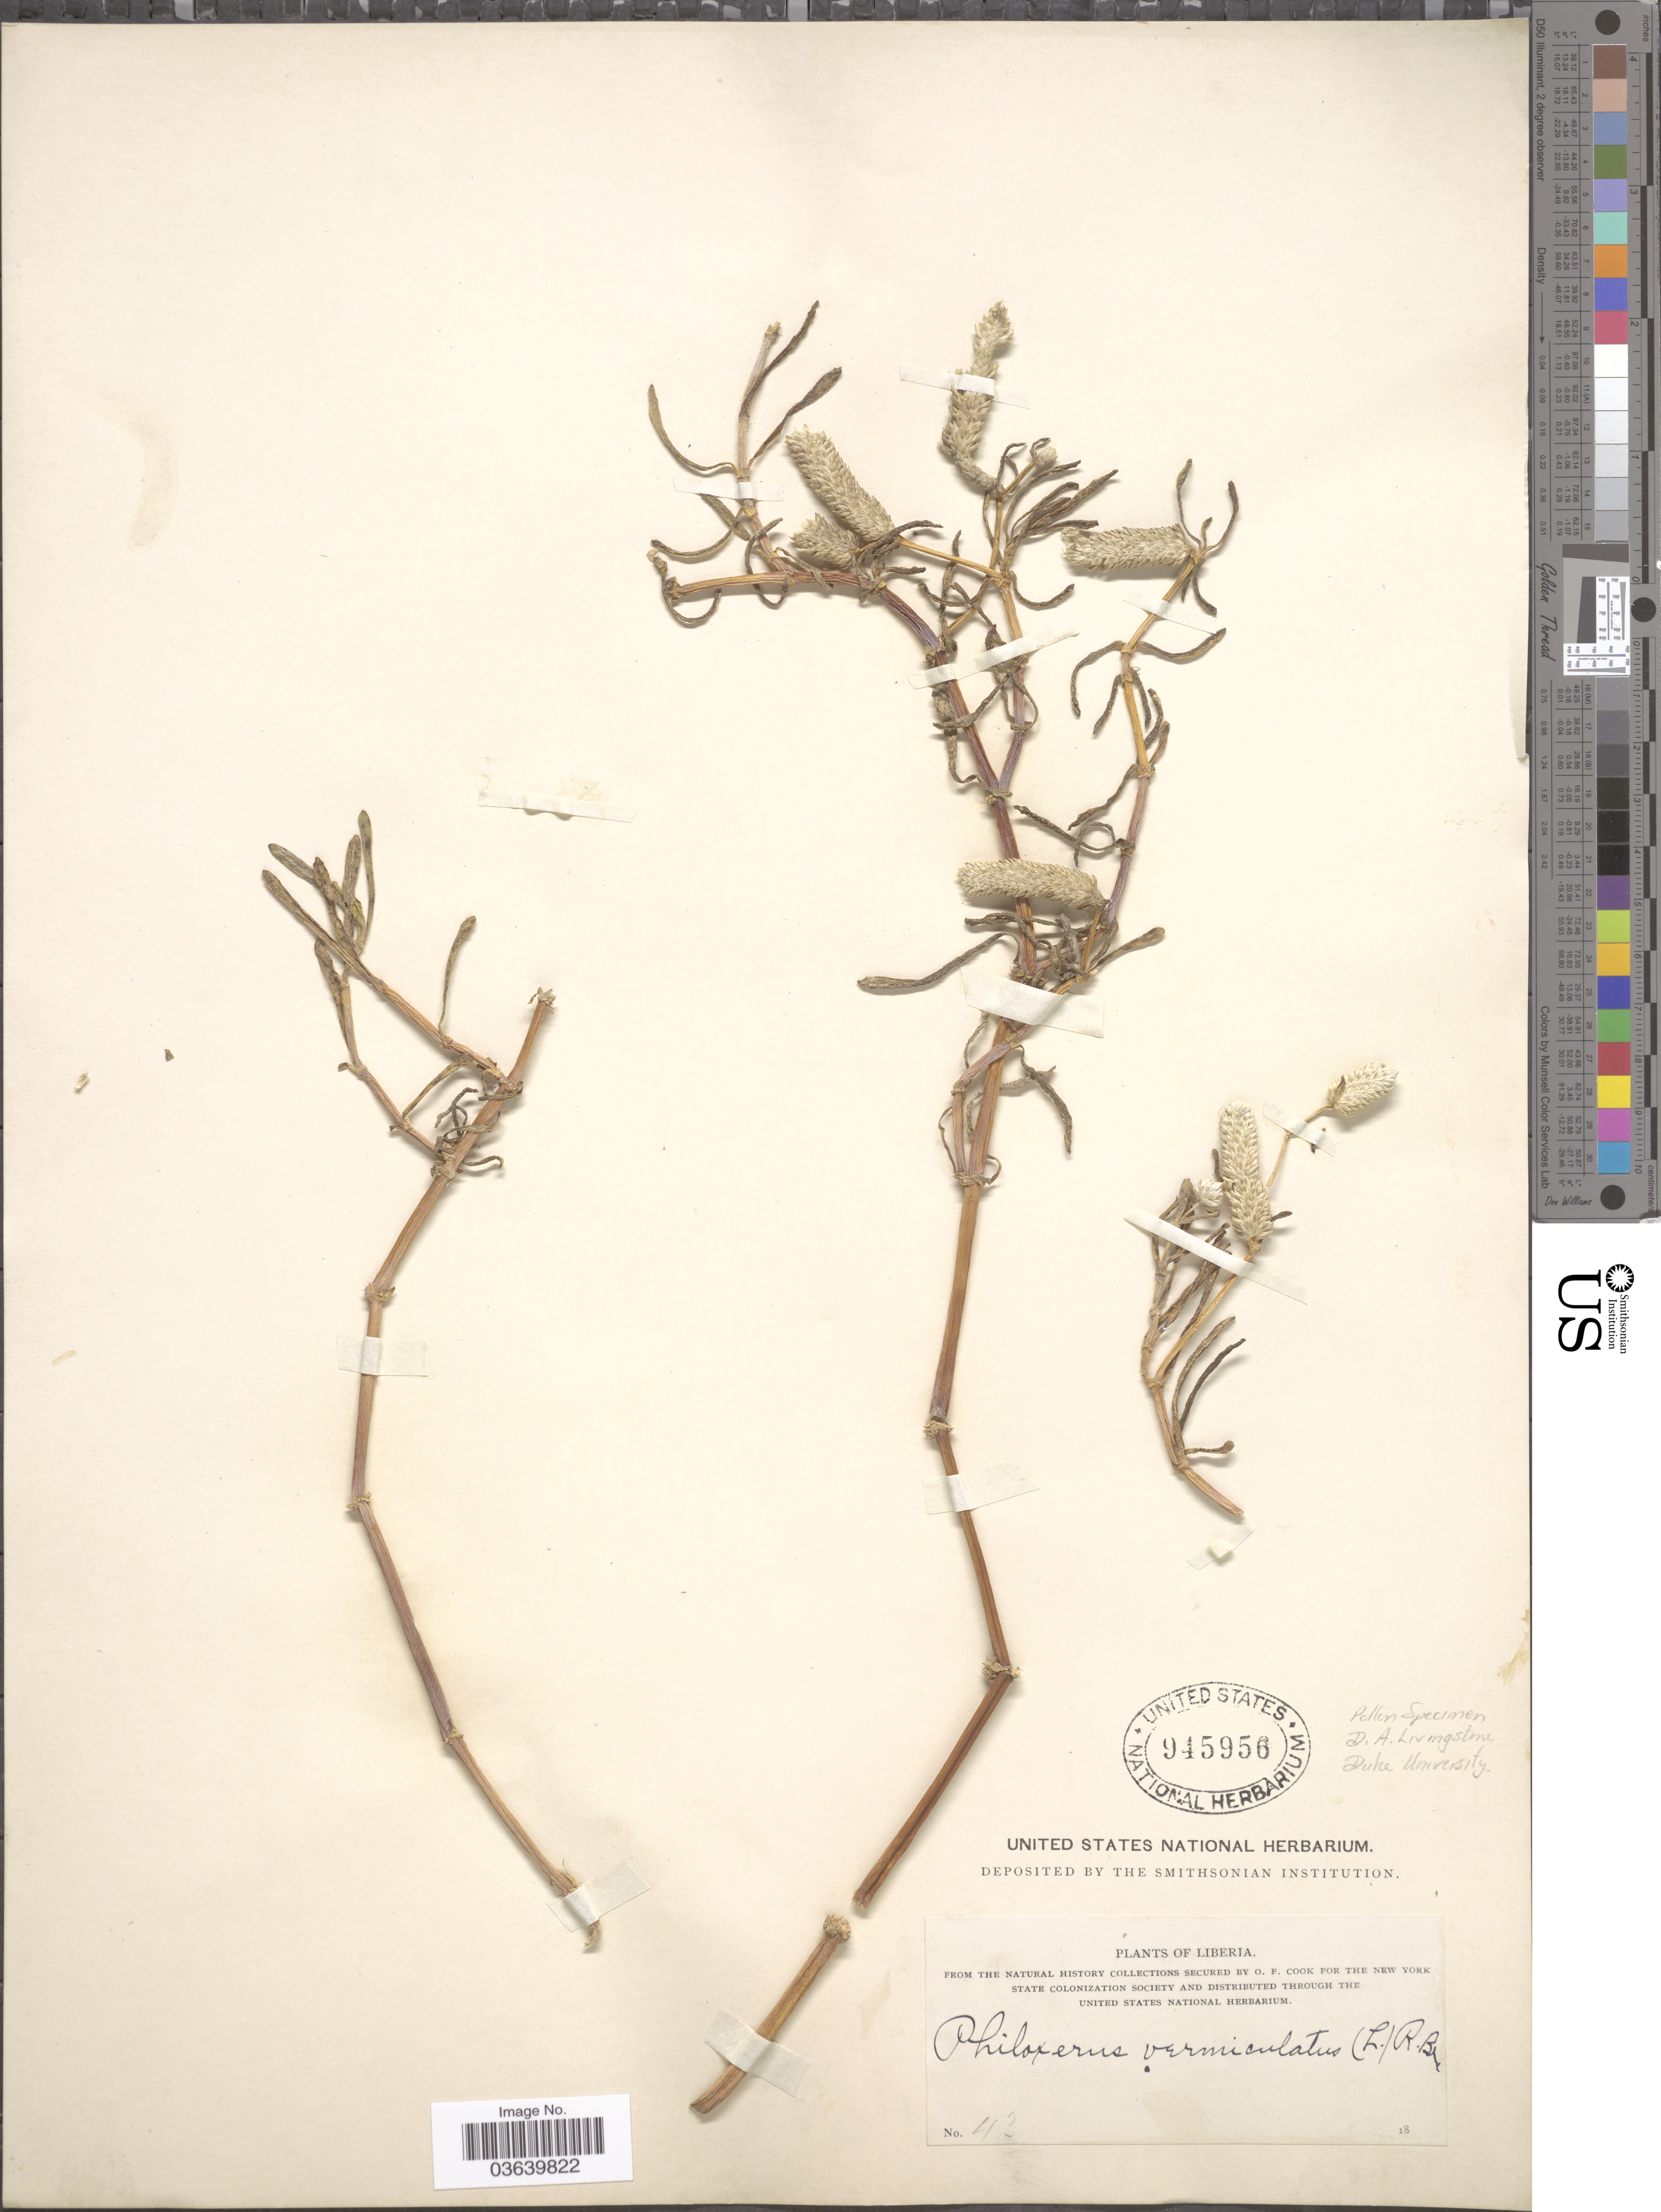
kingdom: Plantae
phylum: Tracheophyta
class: Magnoliopsida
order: Caryophyllales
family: Amaranthaceae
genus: Gomphrena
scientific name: Gomphrena vermicularis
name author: L.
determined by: Strong, Mark T., (BOT), Smithsonian Institution - National Museum of Natural History (UNITED STATES)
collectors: ex herb. United States National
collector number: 43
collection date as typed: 18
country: Liberia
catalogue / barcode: US 945956